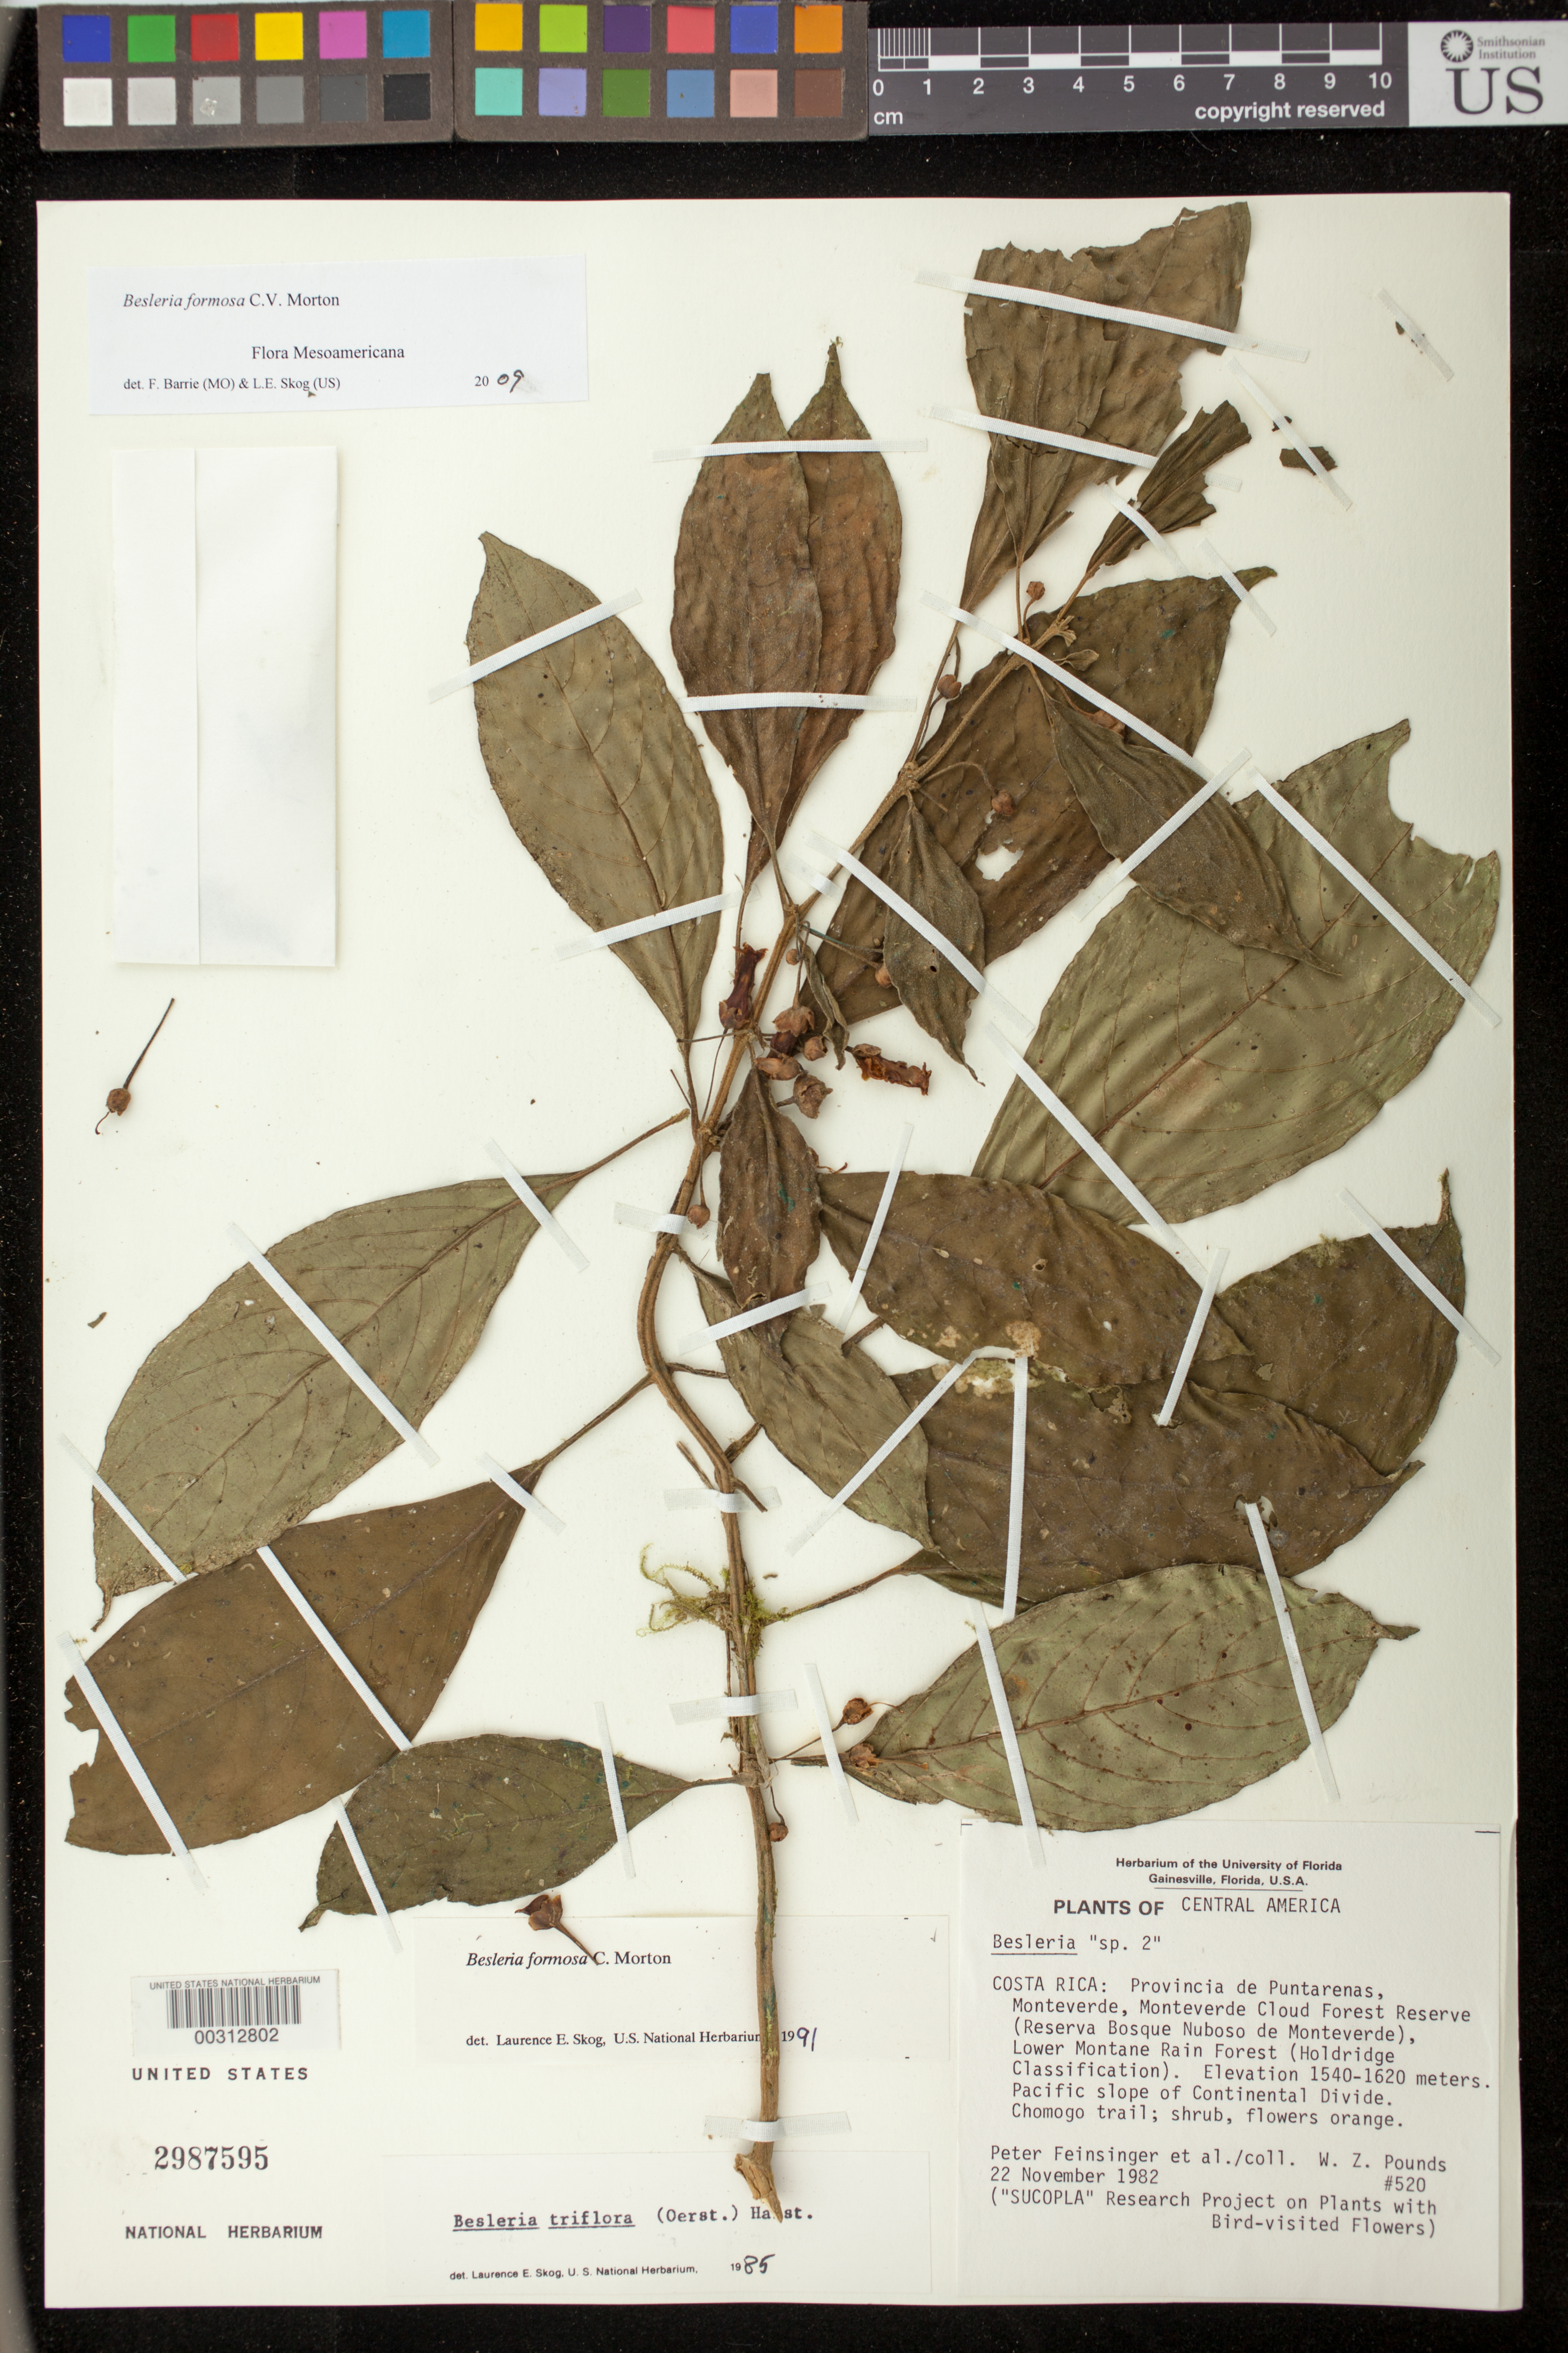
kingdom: Plantae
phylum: Tracheophyta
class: Magnoliopsida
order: Lamiales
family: Gesneriaceae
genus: Besleria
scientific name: Besleria amabilis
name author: C.V. Morton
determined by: Skog, Laurence E.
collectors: P. Feinsinger & W. Pounds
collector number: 520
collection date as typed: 22 Nov 1982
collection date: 1982-11-22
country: Costa Rica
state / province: Puntarenas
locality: Monteverde, Monteverde Cloud Forest Reserve (Reserva Bosque Nuboso de Monteverde), Pacific slope of Continental Divide; Chomogo trail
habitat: Lower montane rain forest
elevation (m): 1540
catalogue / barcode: US 2987595